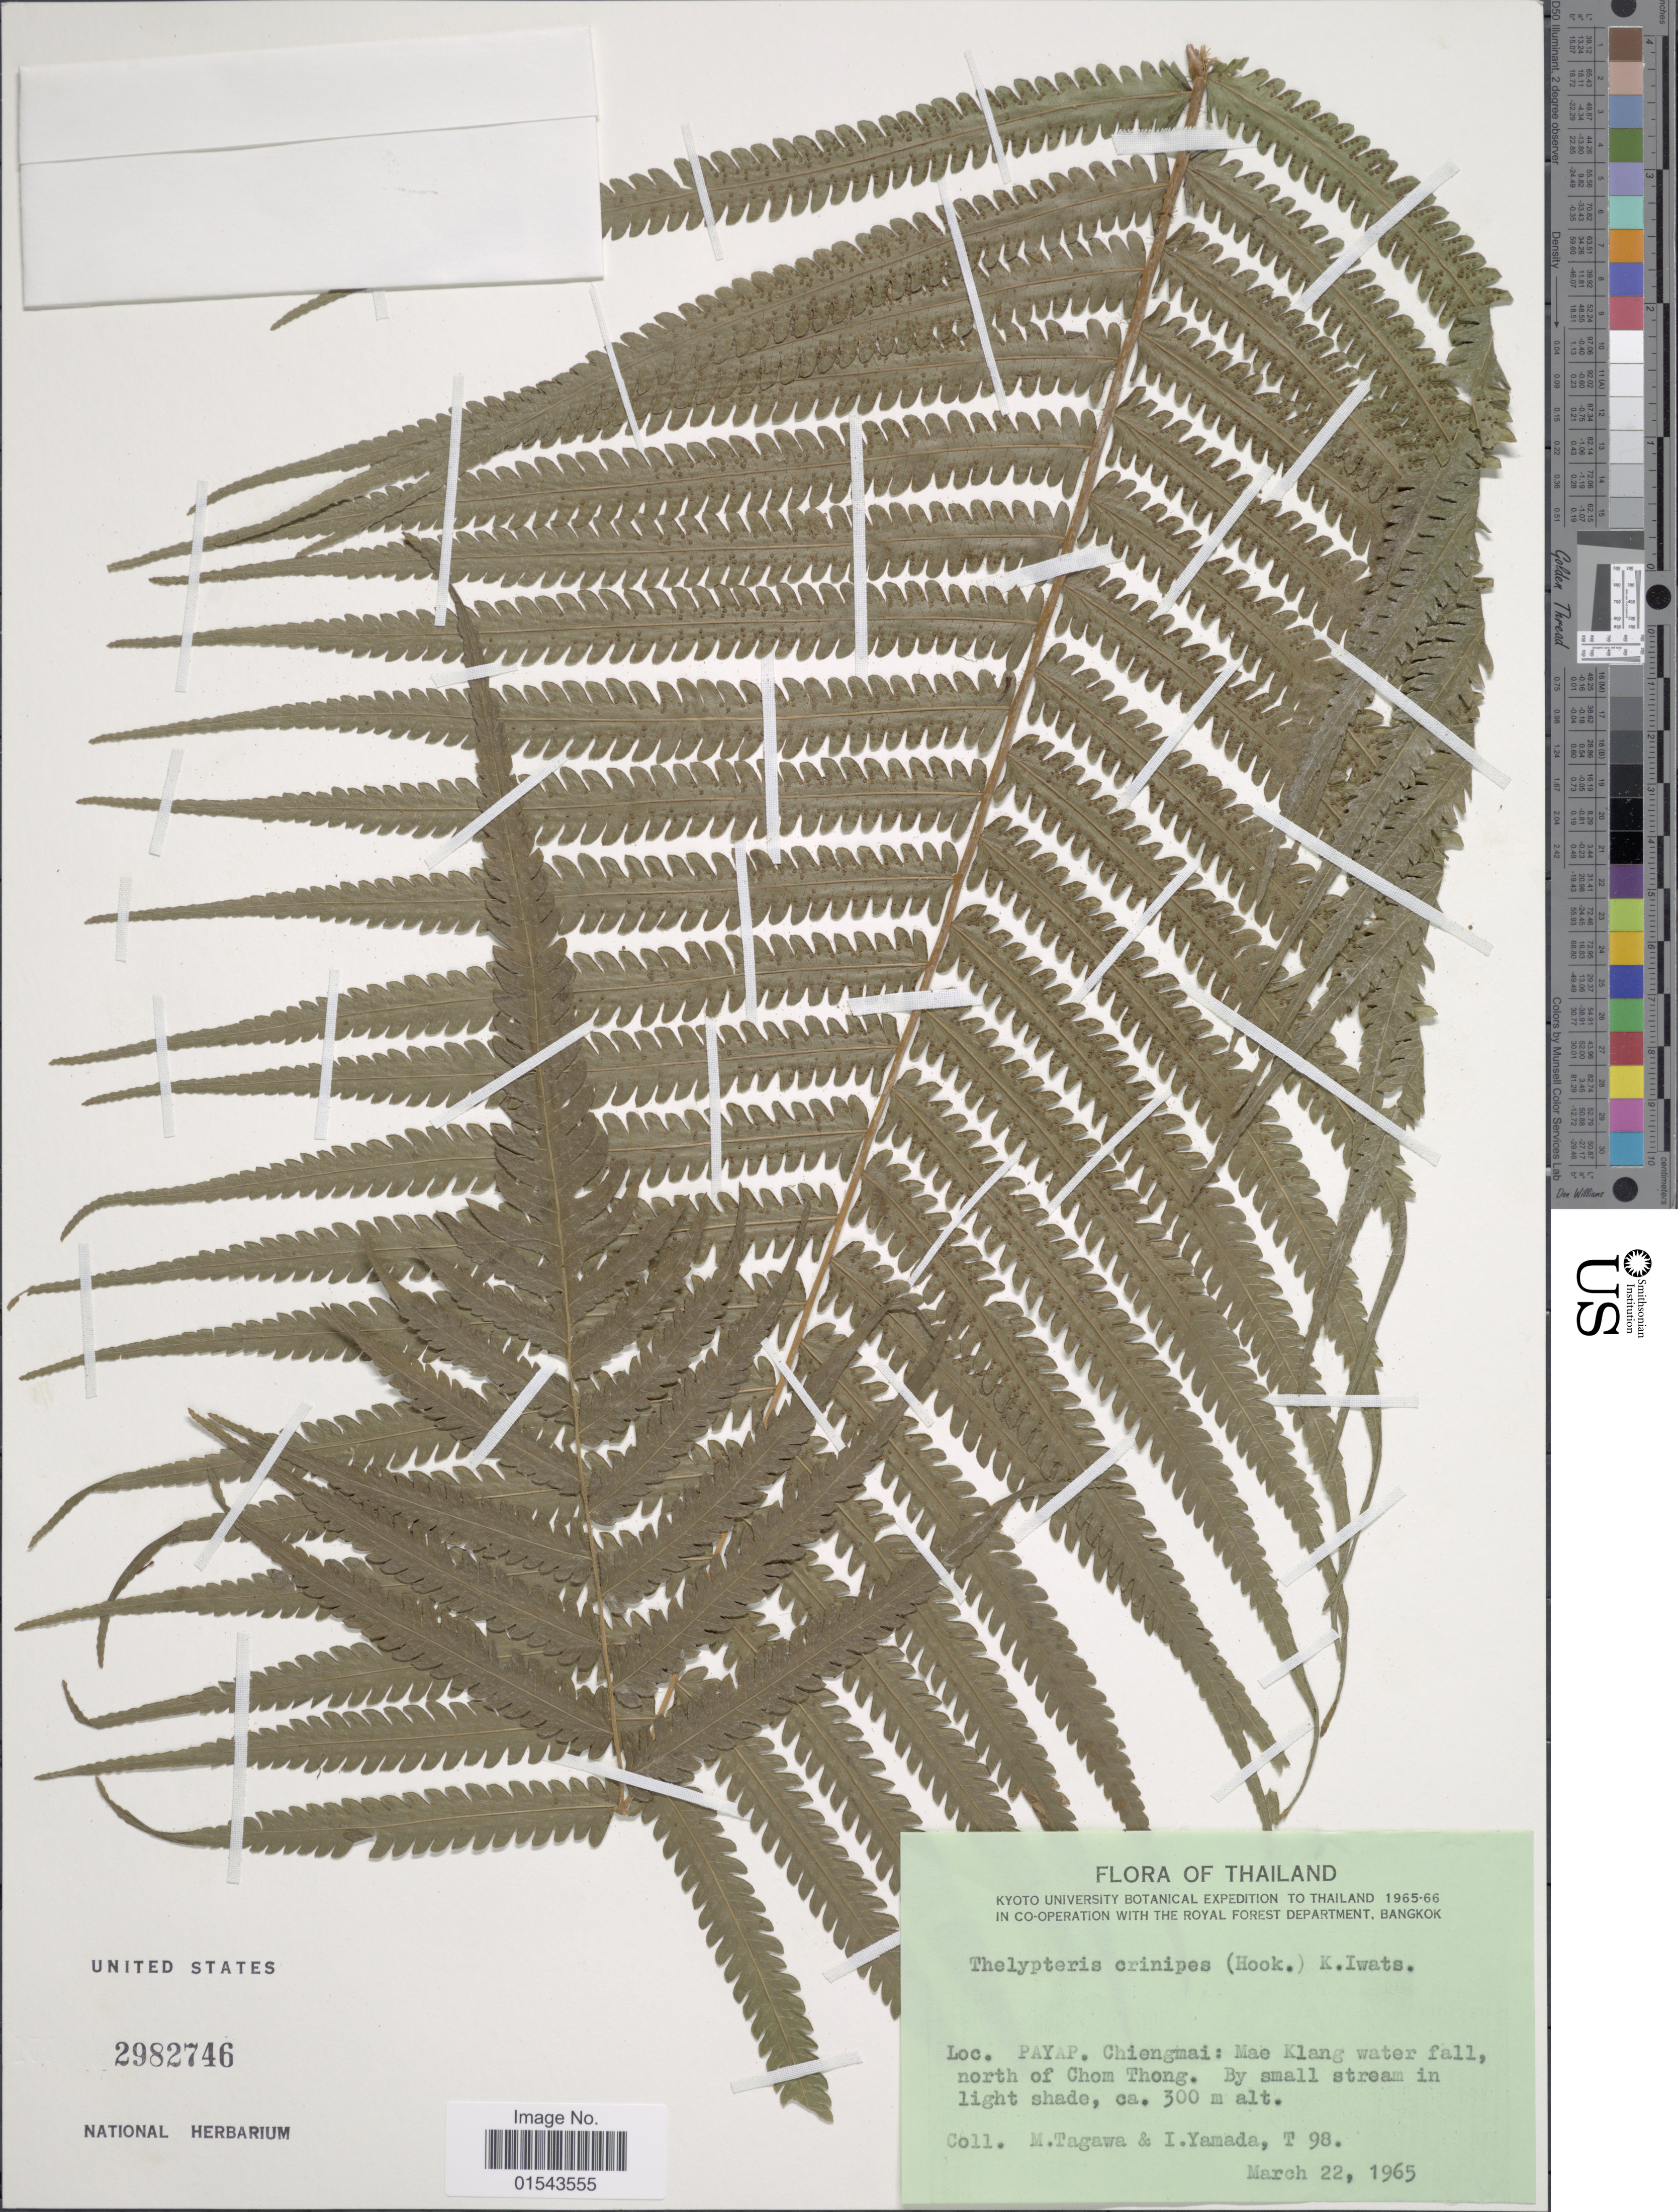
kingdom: Plantae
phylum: Tracheophyta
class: Polypodiopsida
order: Polypodiales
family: Thelypteridaceae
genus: Christella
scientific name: Christella crinipes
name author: (Hook.) Holttum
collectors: M. Tagawa & I. Yamada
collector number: T 98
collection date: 1965-03-22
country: Thailand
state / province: Chiang Mai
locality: Payap , Chiengmai: Mae Klang water fall, north of Chom Thong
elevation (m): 300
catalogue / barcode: US 2982746